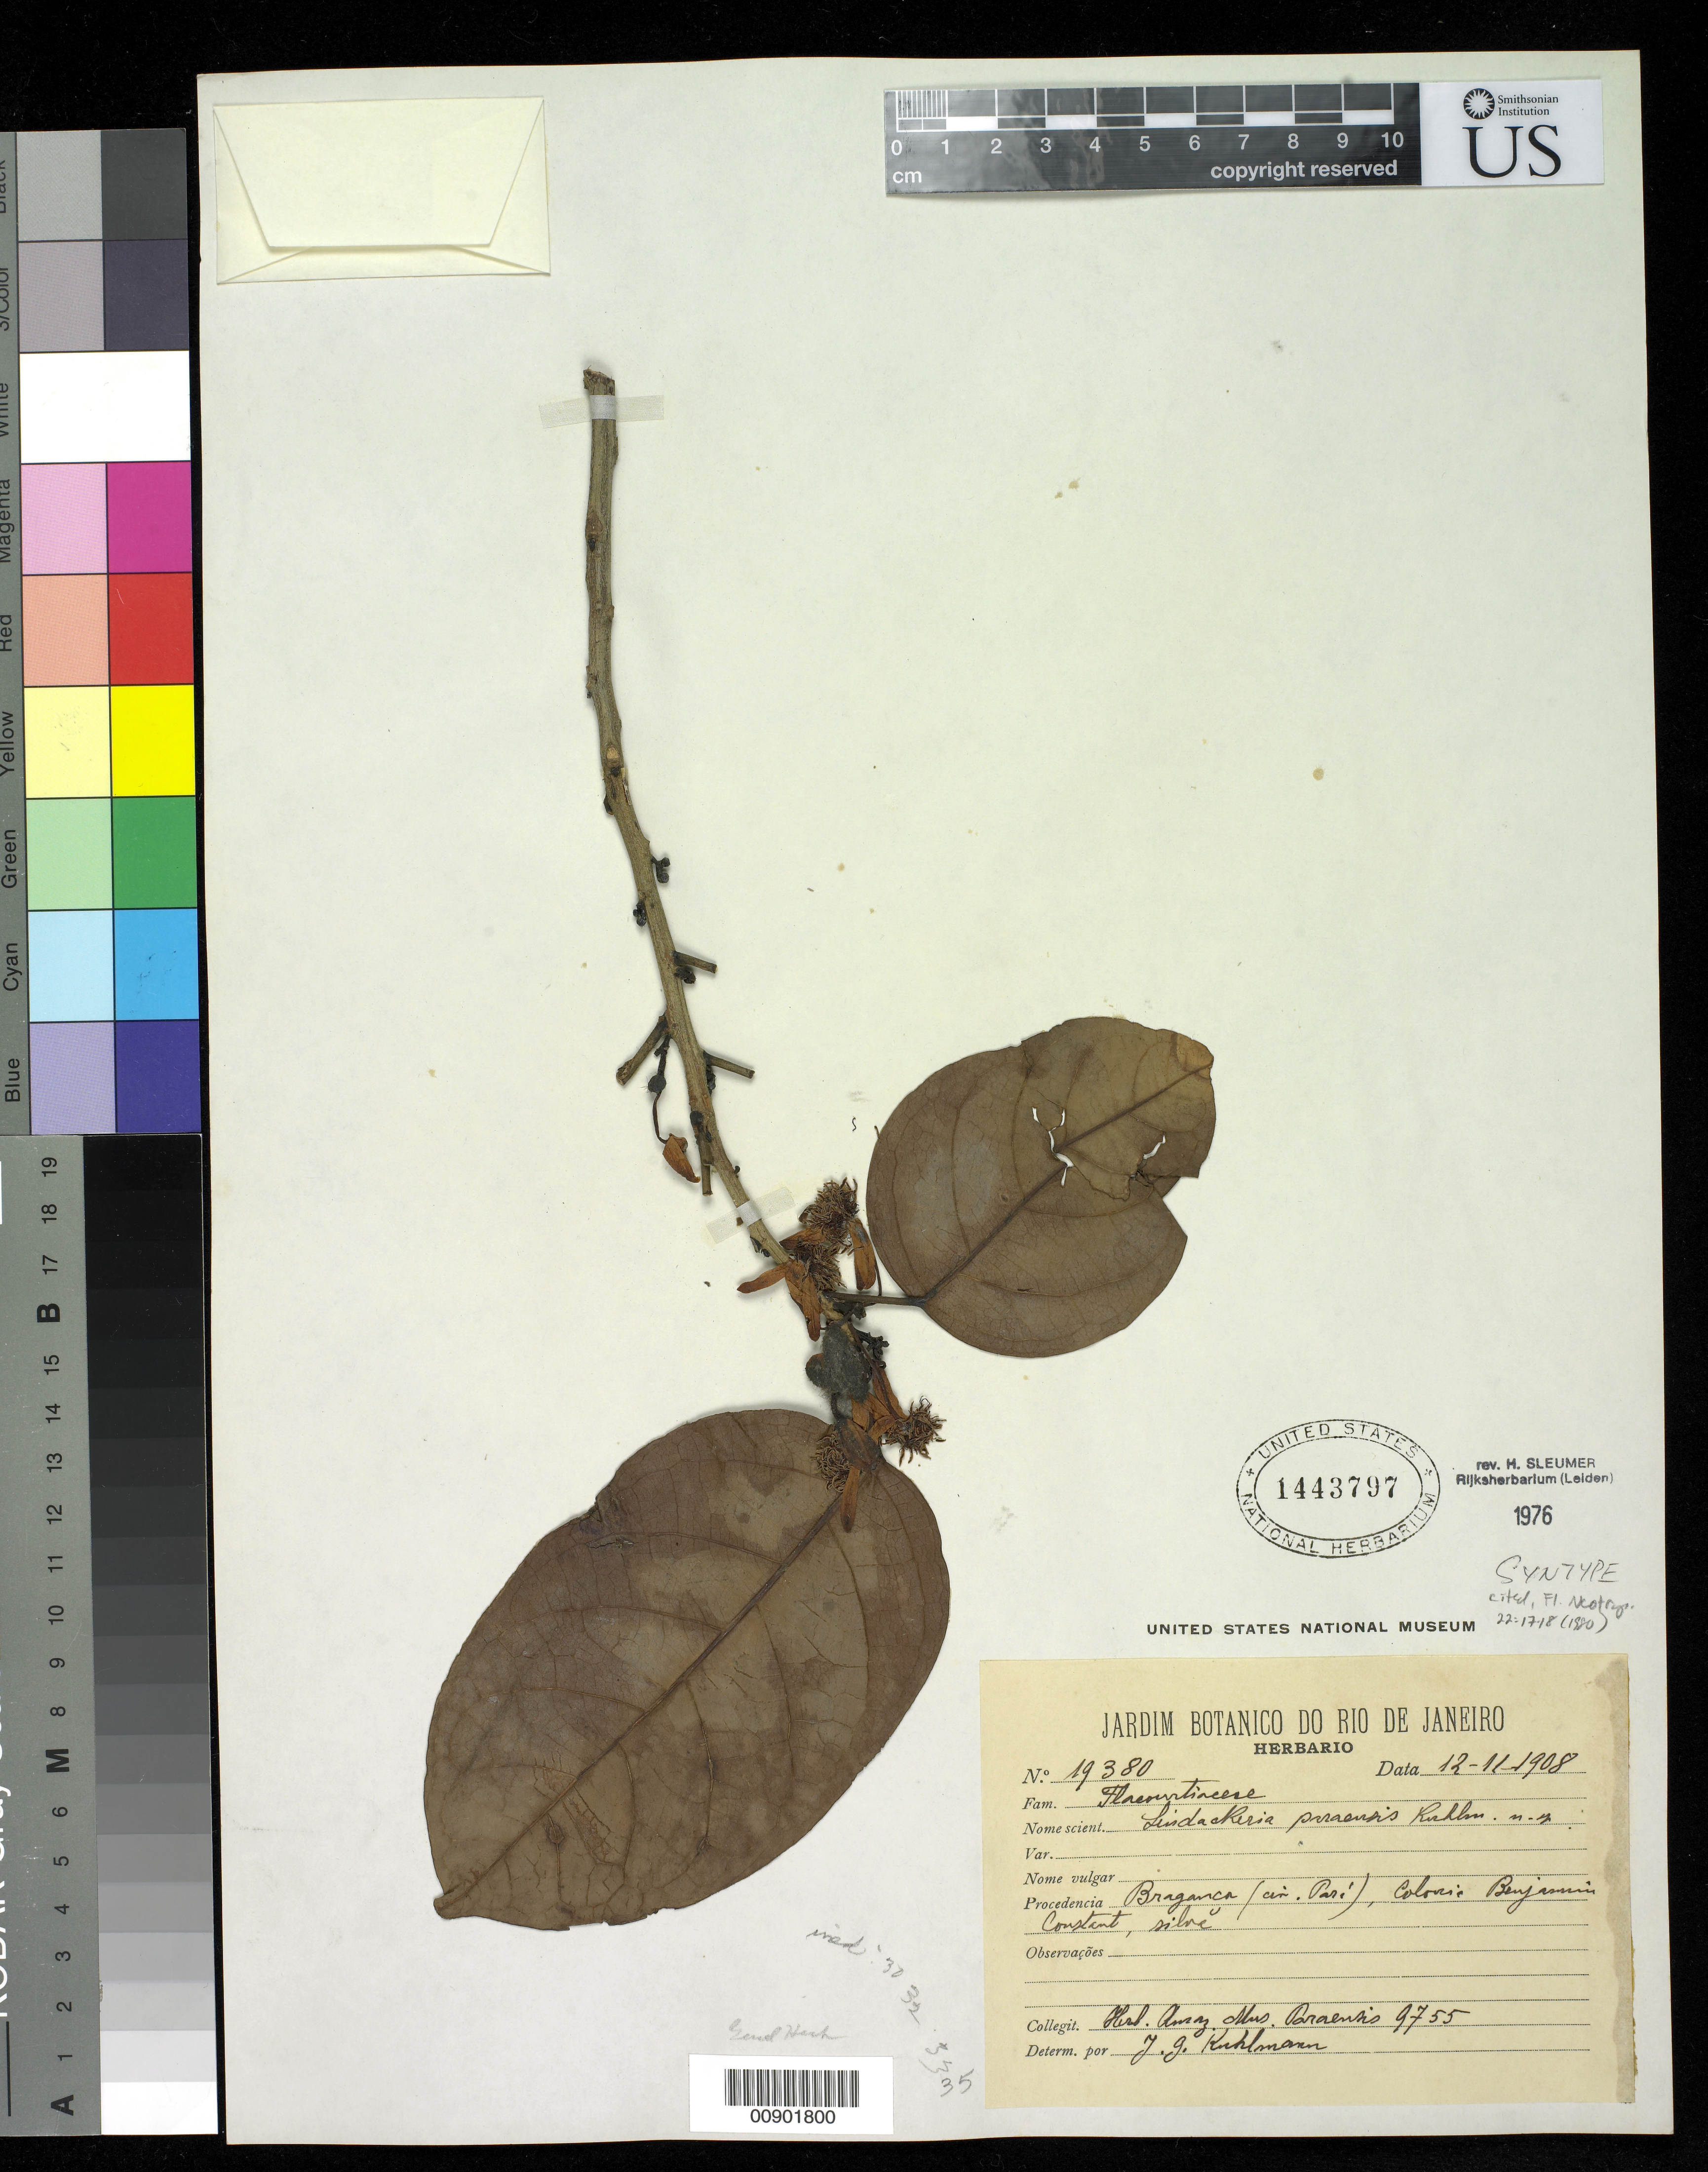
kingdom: Plantae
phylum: Tracheophyta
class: Magnoliopsida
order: Malpighiales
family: Achariaceae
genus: Lindackeria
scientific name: Lindackeria paraensis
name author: Kuhlm.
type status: Syntype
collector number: Herb. 9755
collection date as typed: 12 Nov 1908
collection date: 1908-11-12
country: Brazil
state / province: Pará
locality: Braganca (civ. Pará), Colonia Benjamin Constant.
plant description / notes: Lectotype is Huber 1279 (RB 19379) as designated by Sleumer, Fl. Neotrop. 22: 17 (1980).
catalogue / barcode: US 1443797